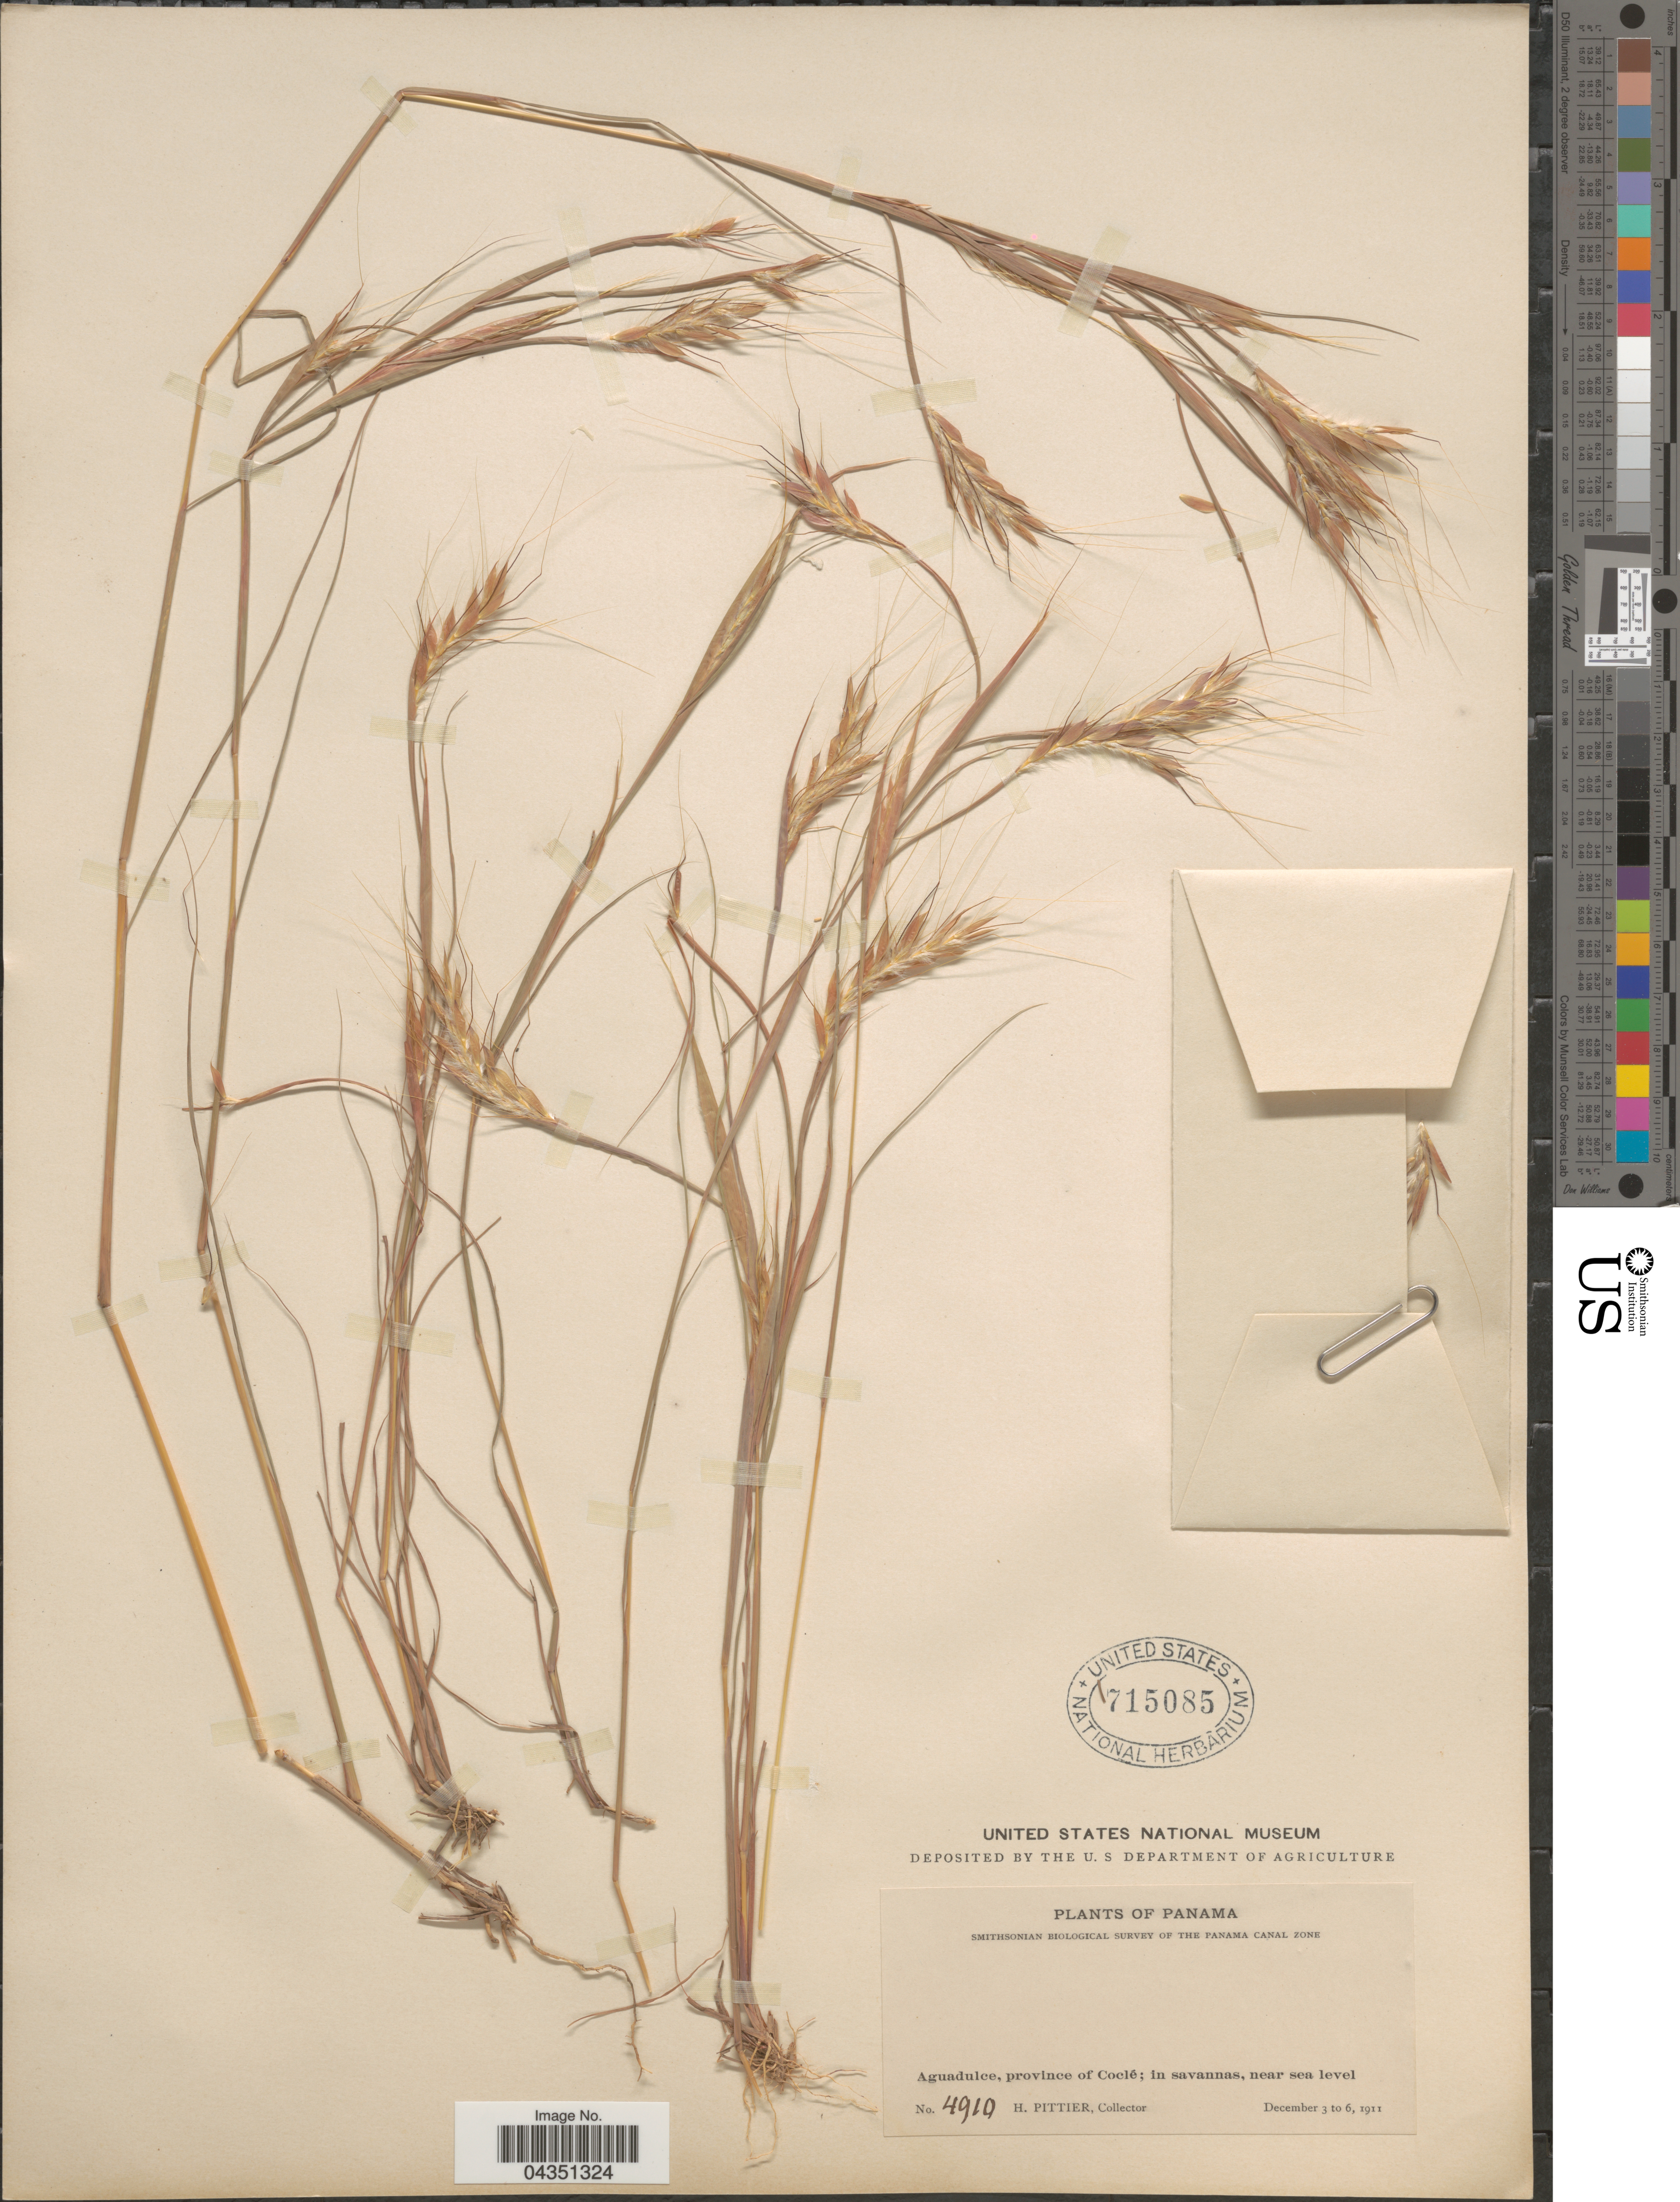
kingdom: Plantae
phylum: Tracheophyta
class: Liliopsida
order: Poales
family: Poaceae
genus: Diectomis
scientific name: Diectomis fastigiata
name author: (Sw.) P. Beauv.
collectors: H. F. Pittier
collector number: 4910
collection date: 1911-12-03/1911-12-06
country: Panama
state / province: Cocle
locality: Smithsonian Biological Survey of the Panama Canal Zone. Aguadulce; in savannas.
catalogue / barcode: US 715085